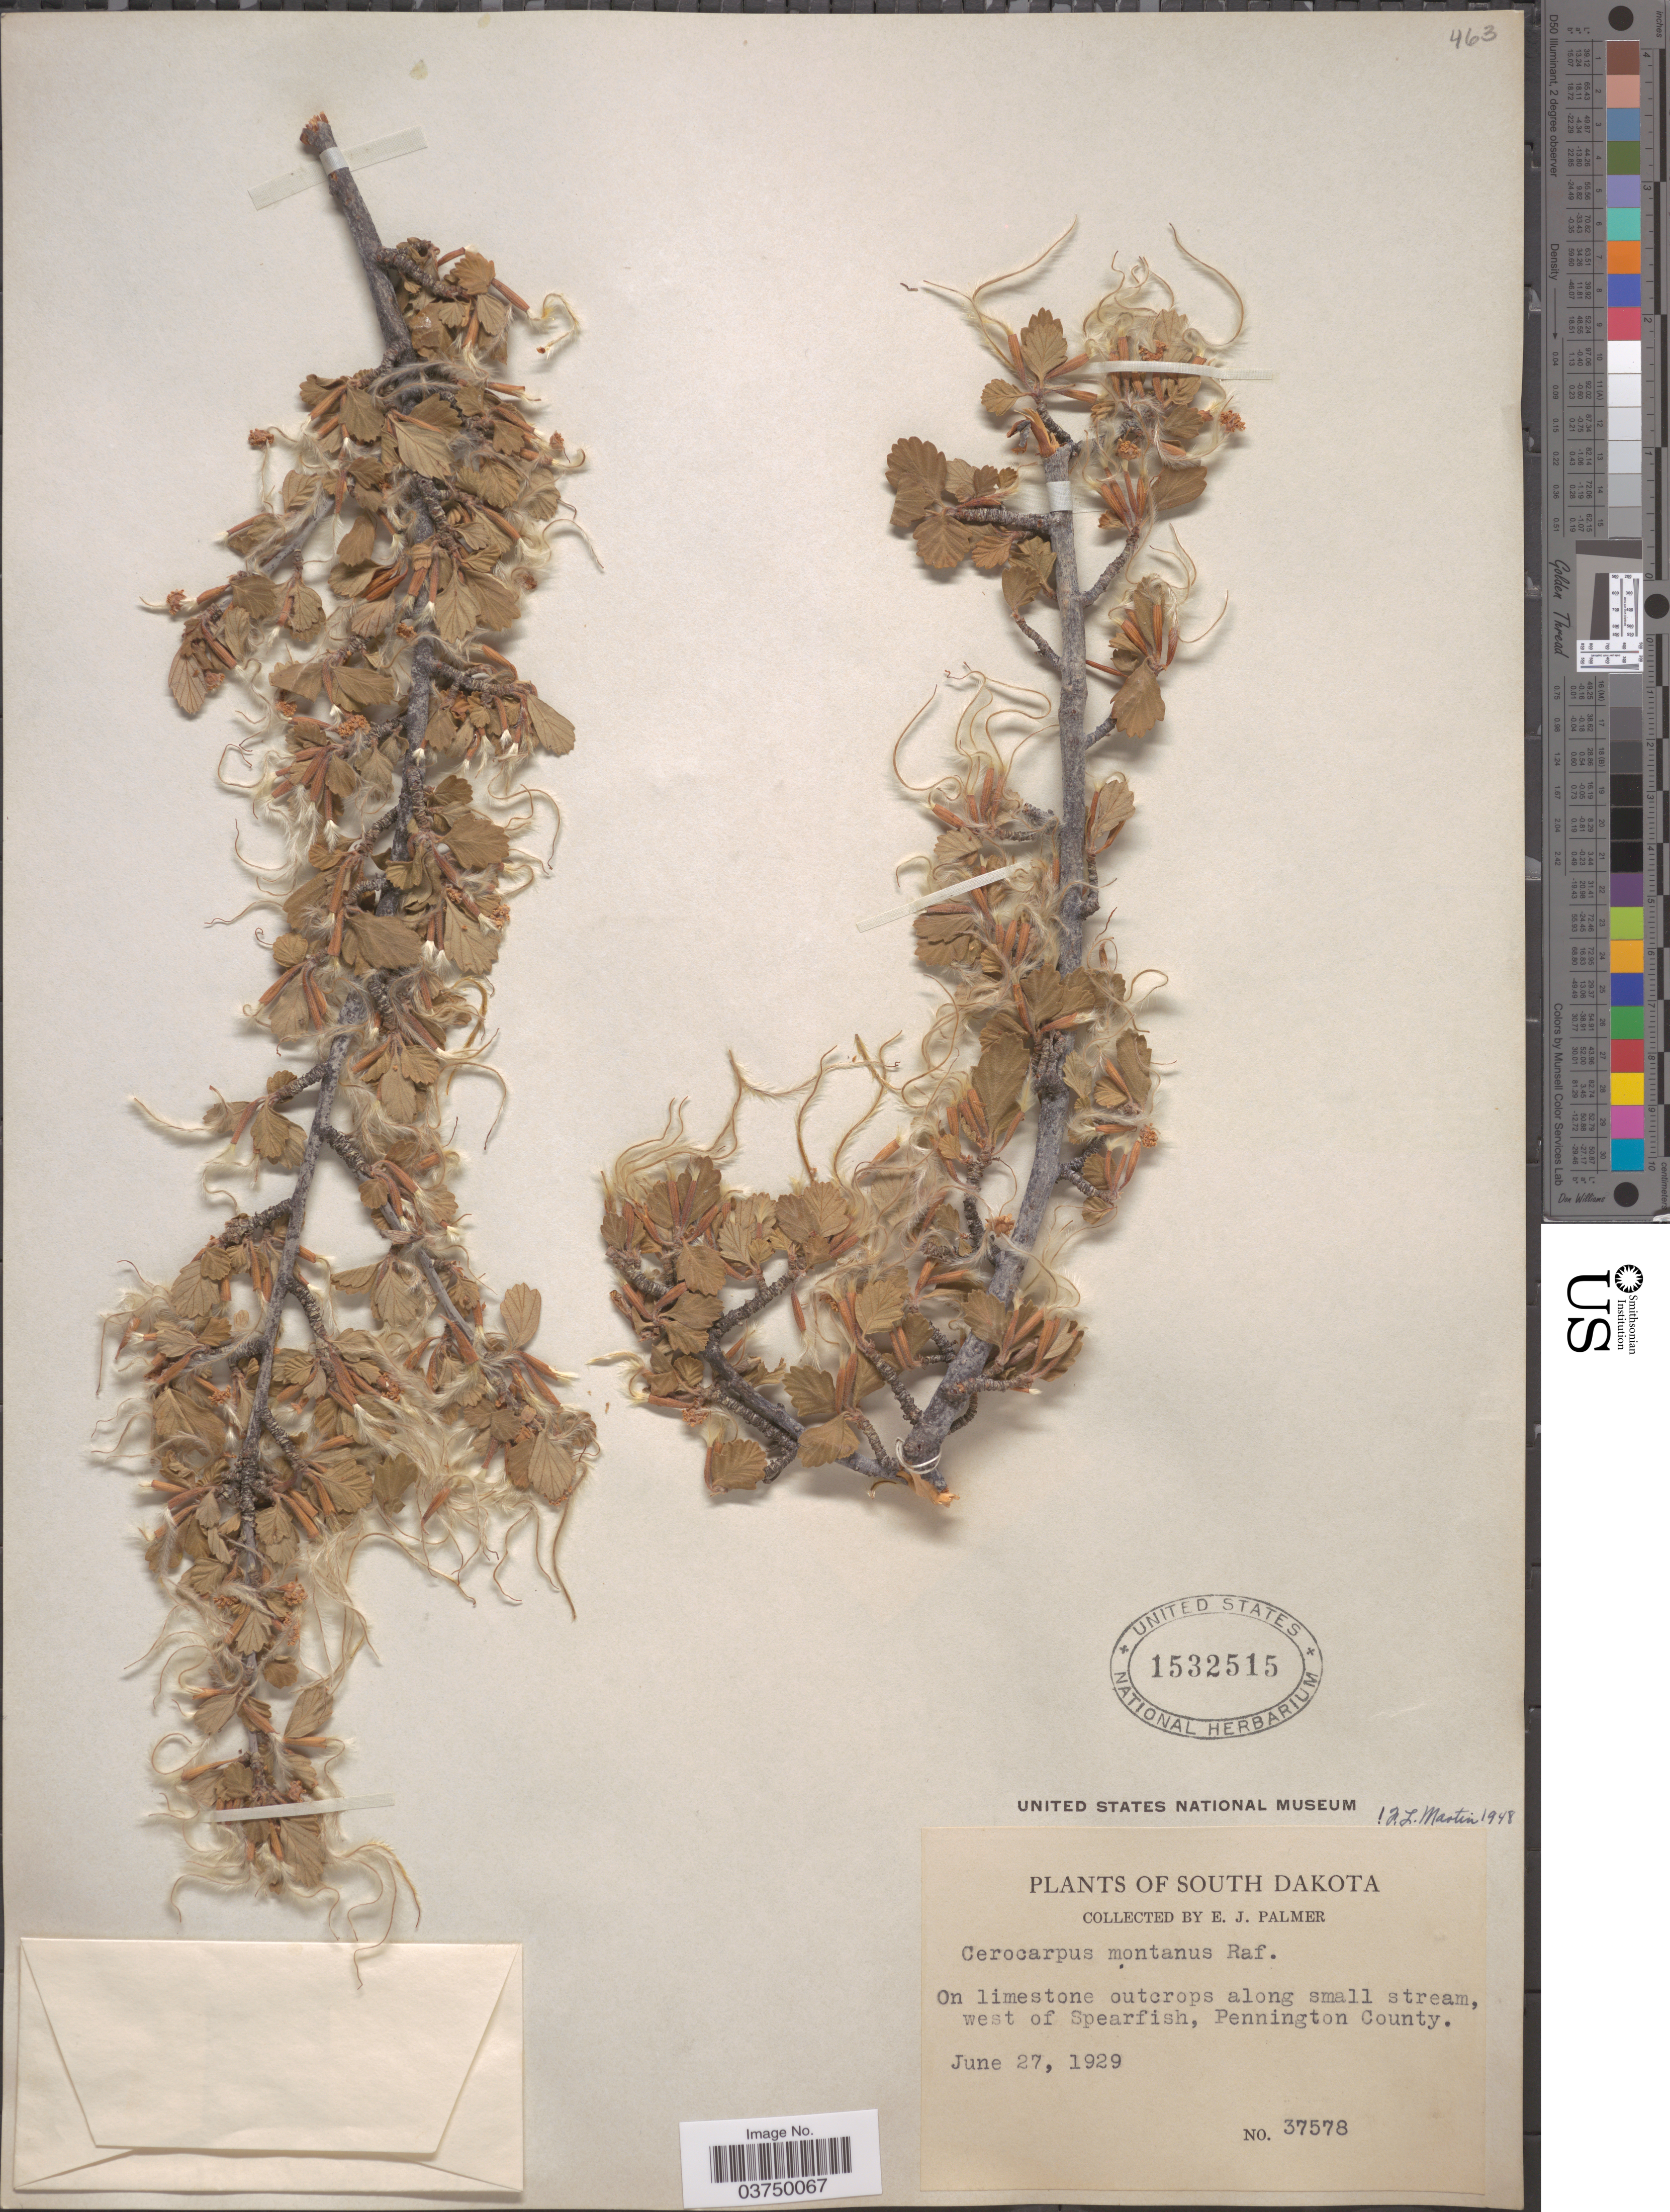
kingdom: Plantae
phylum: Tracheophyta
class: Magnoliopsida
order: Rosales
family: Rosaceae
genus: Cercocarpus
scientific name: Cercocarpus montanus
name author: Raf.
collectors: E. J. Palmer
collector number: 37578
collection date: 1929-06-27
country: United States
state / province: South Dakota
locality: Along small stream, west of Spearfish, Pennington County.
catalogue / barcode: US 1532515